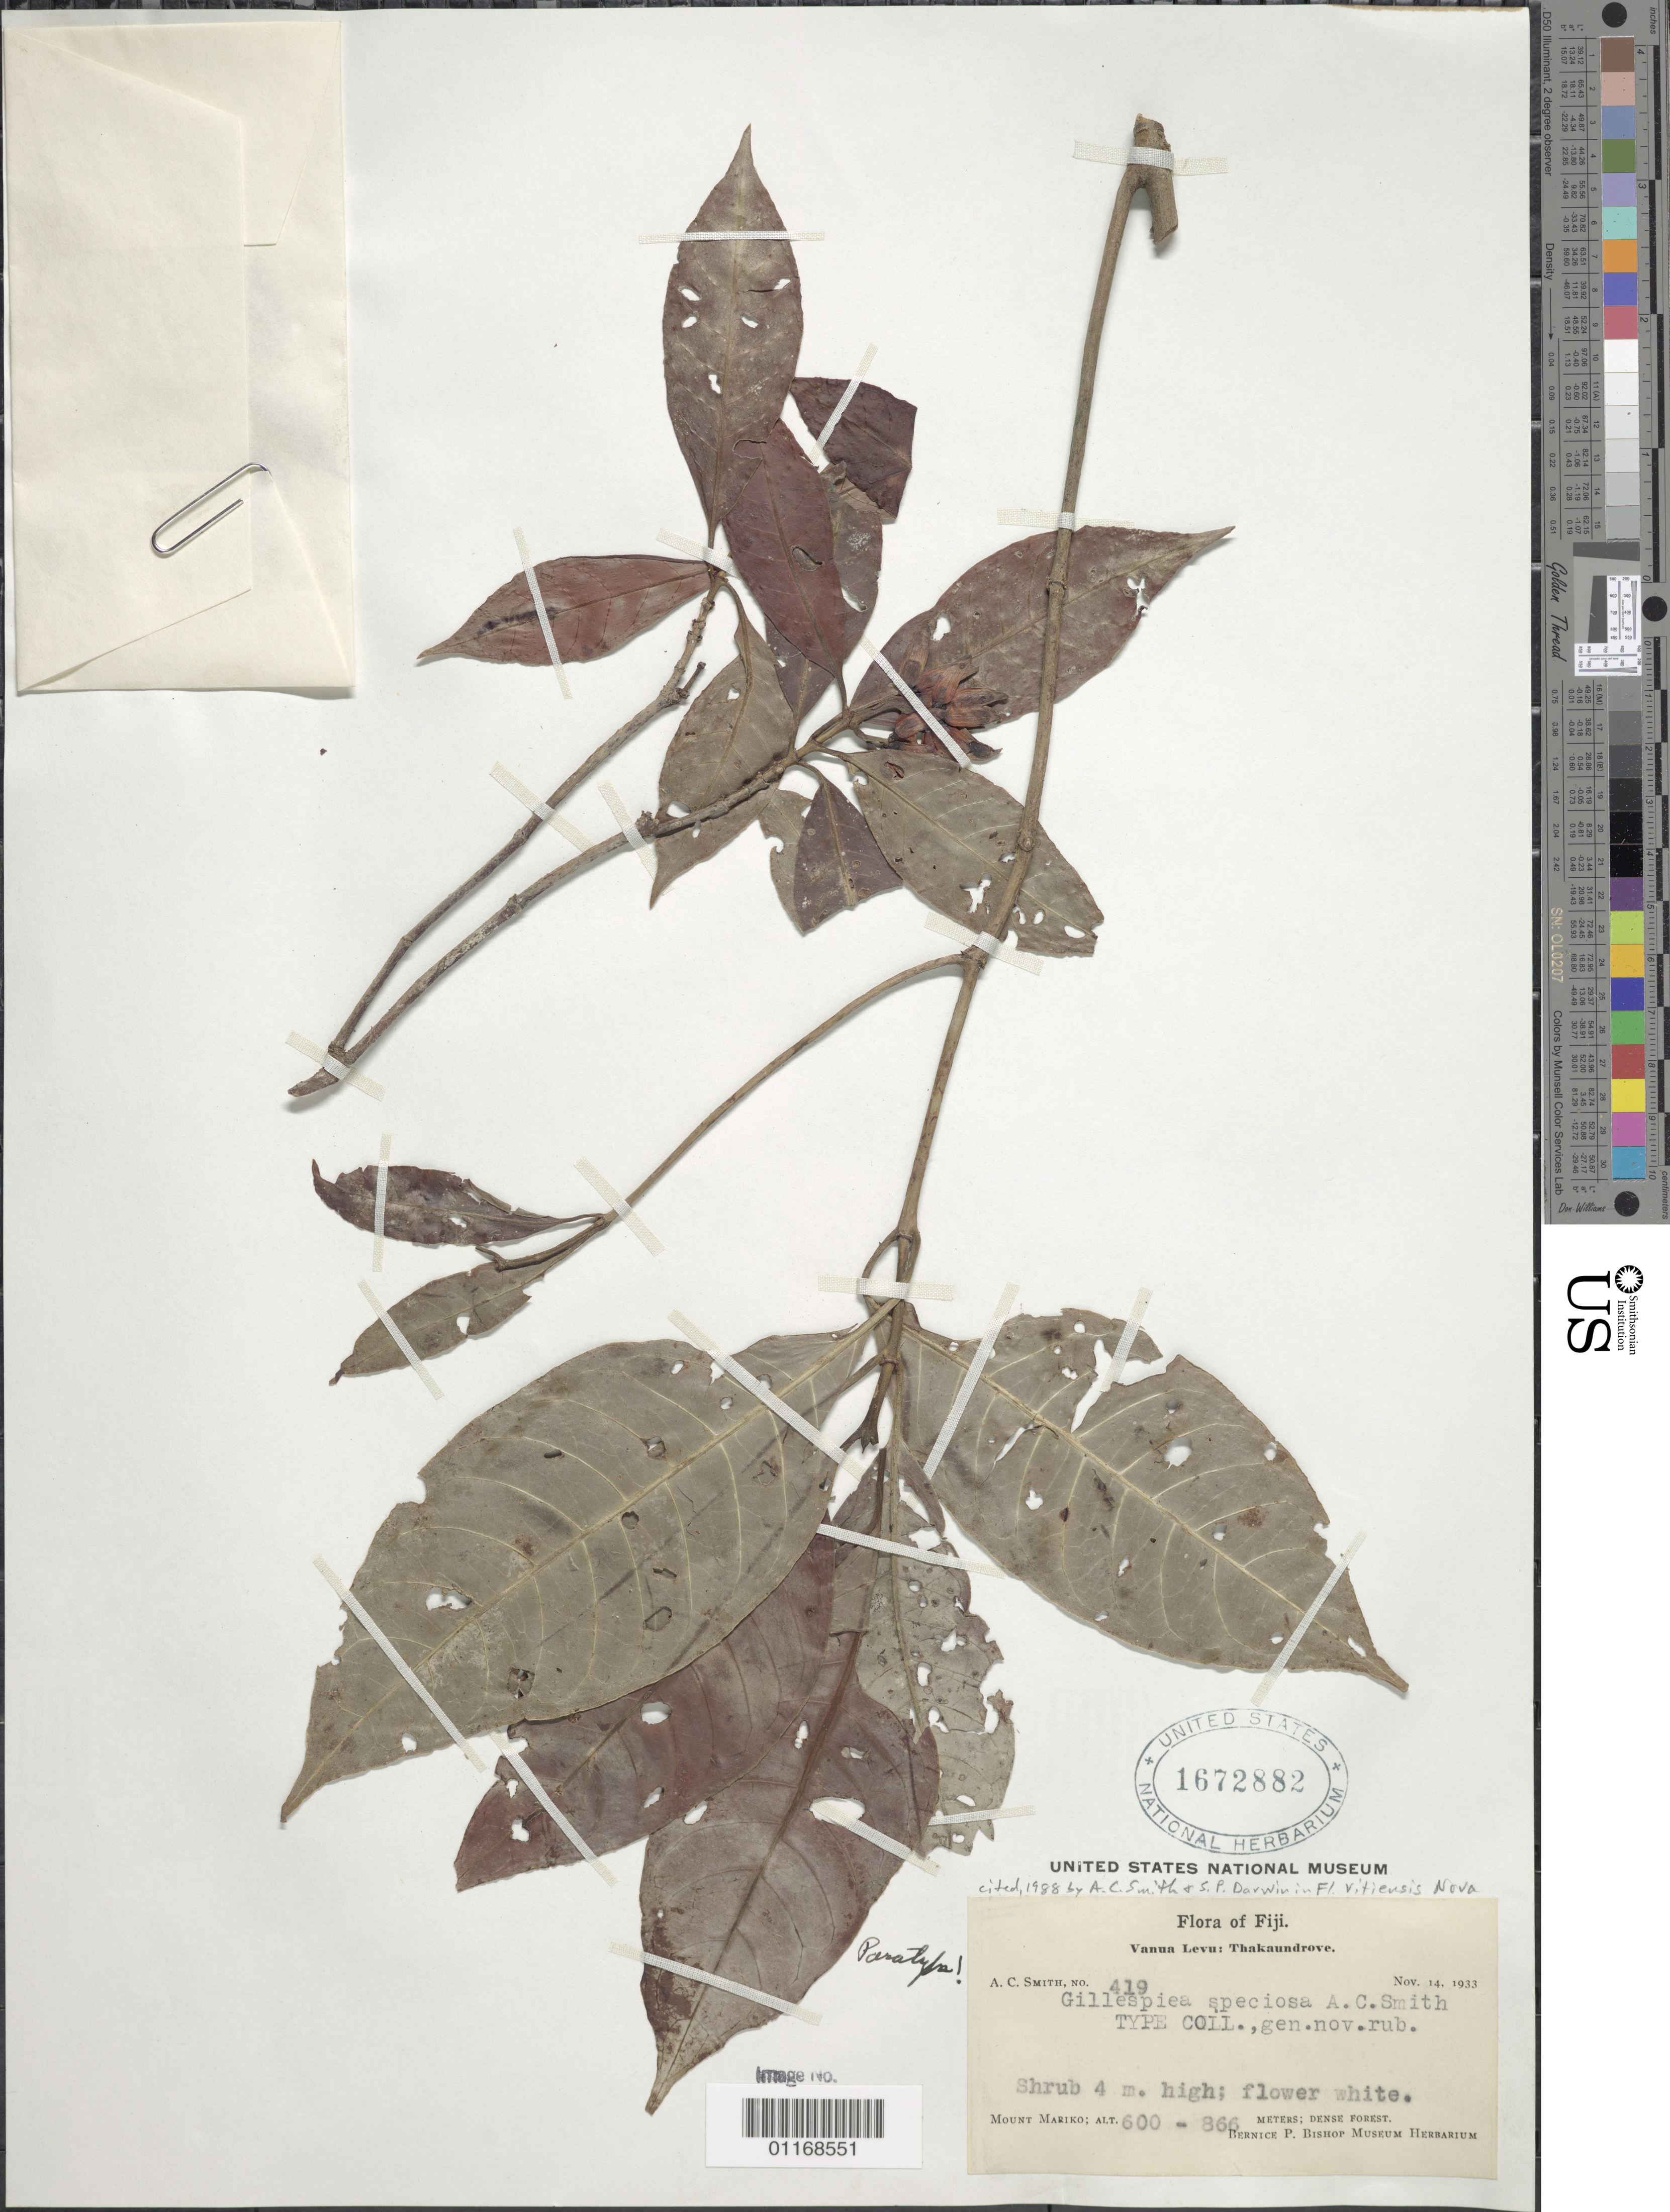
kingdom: Plantae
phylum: Tracheophyta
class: Magnoliopsida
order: Gentianales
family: Rubiaceae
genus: Gillespiea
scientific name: Gillespiea speciosa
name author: A.C. Sm.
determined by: Smith, A. C.; Darwin, Steven P.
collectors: A. C. Smith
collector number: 419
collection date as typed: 14 Nov 1933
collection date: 1933-11-14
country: Fiji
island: Vanua Levu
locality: Thakaundrove, Mt. Mariko. [Vanua Levu Group]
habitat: Dense forest.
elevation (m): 600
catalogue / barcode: US 1672882